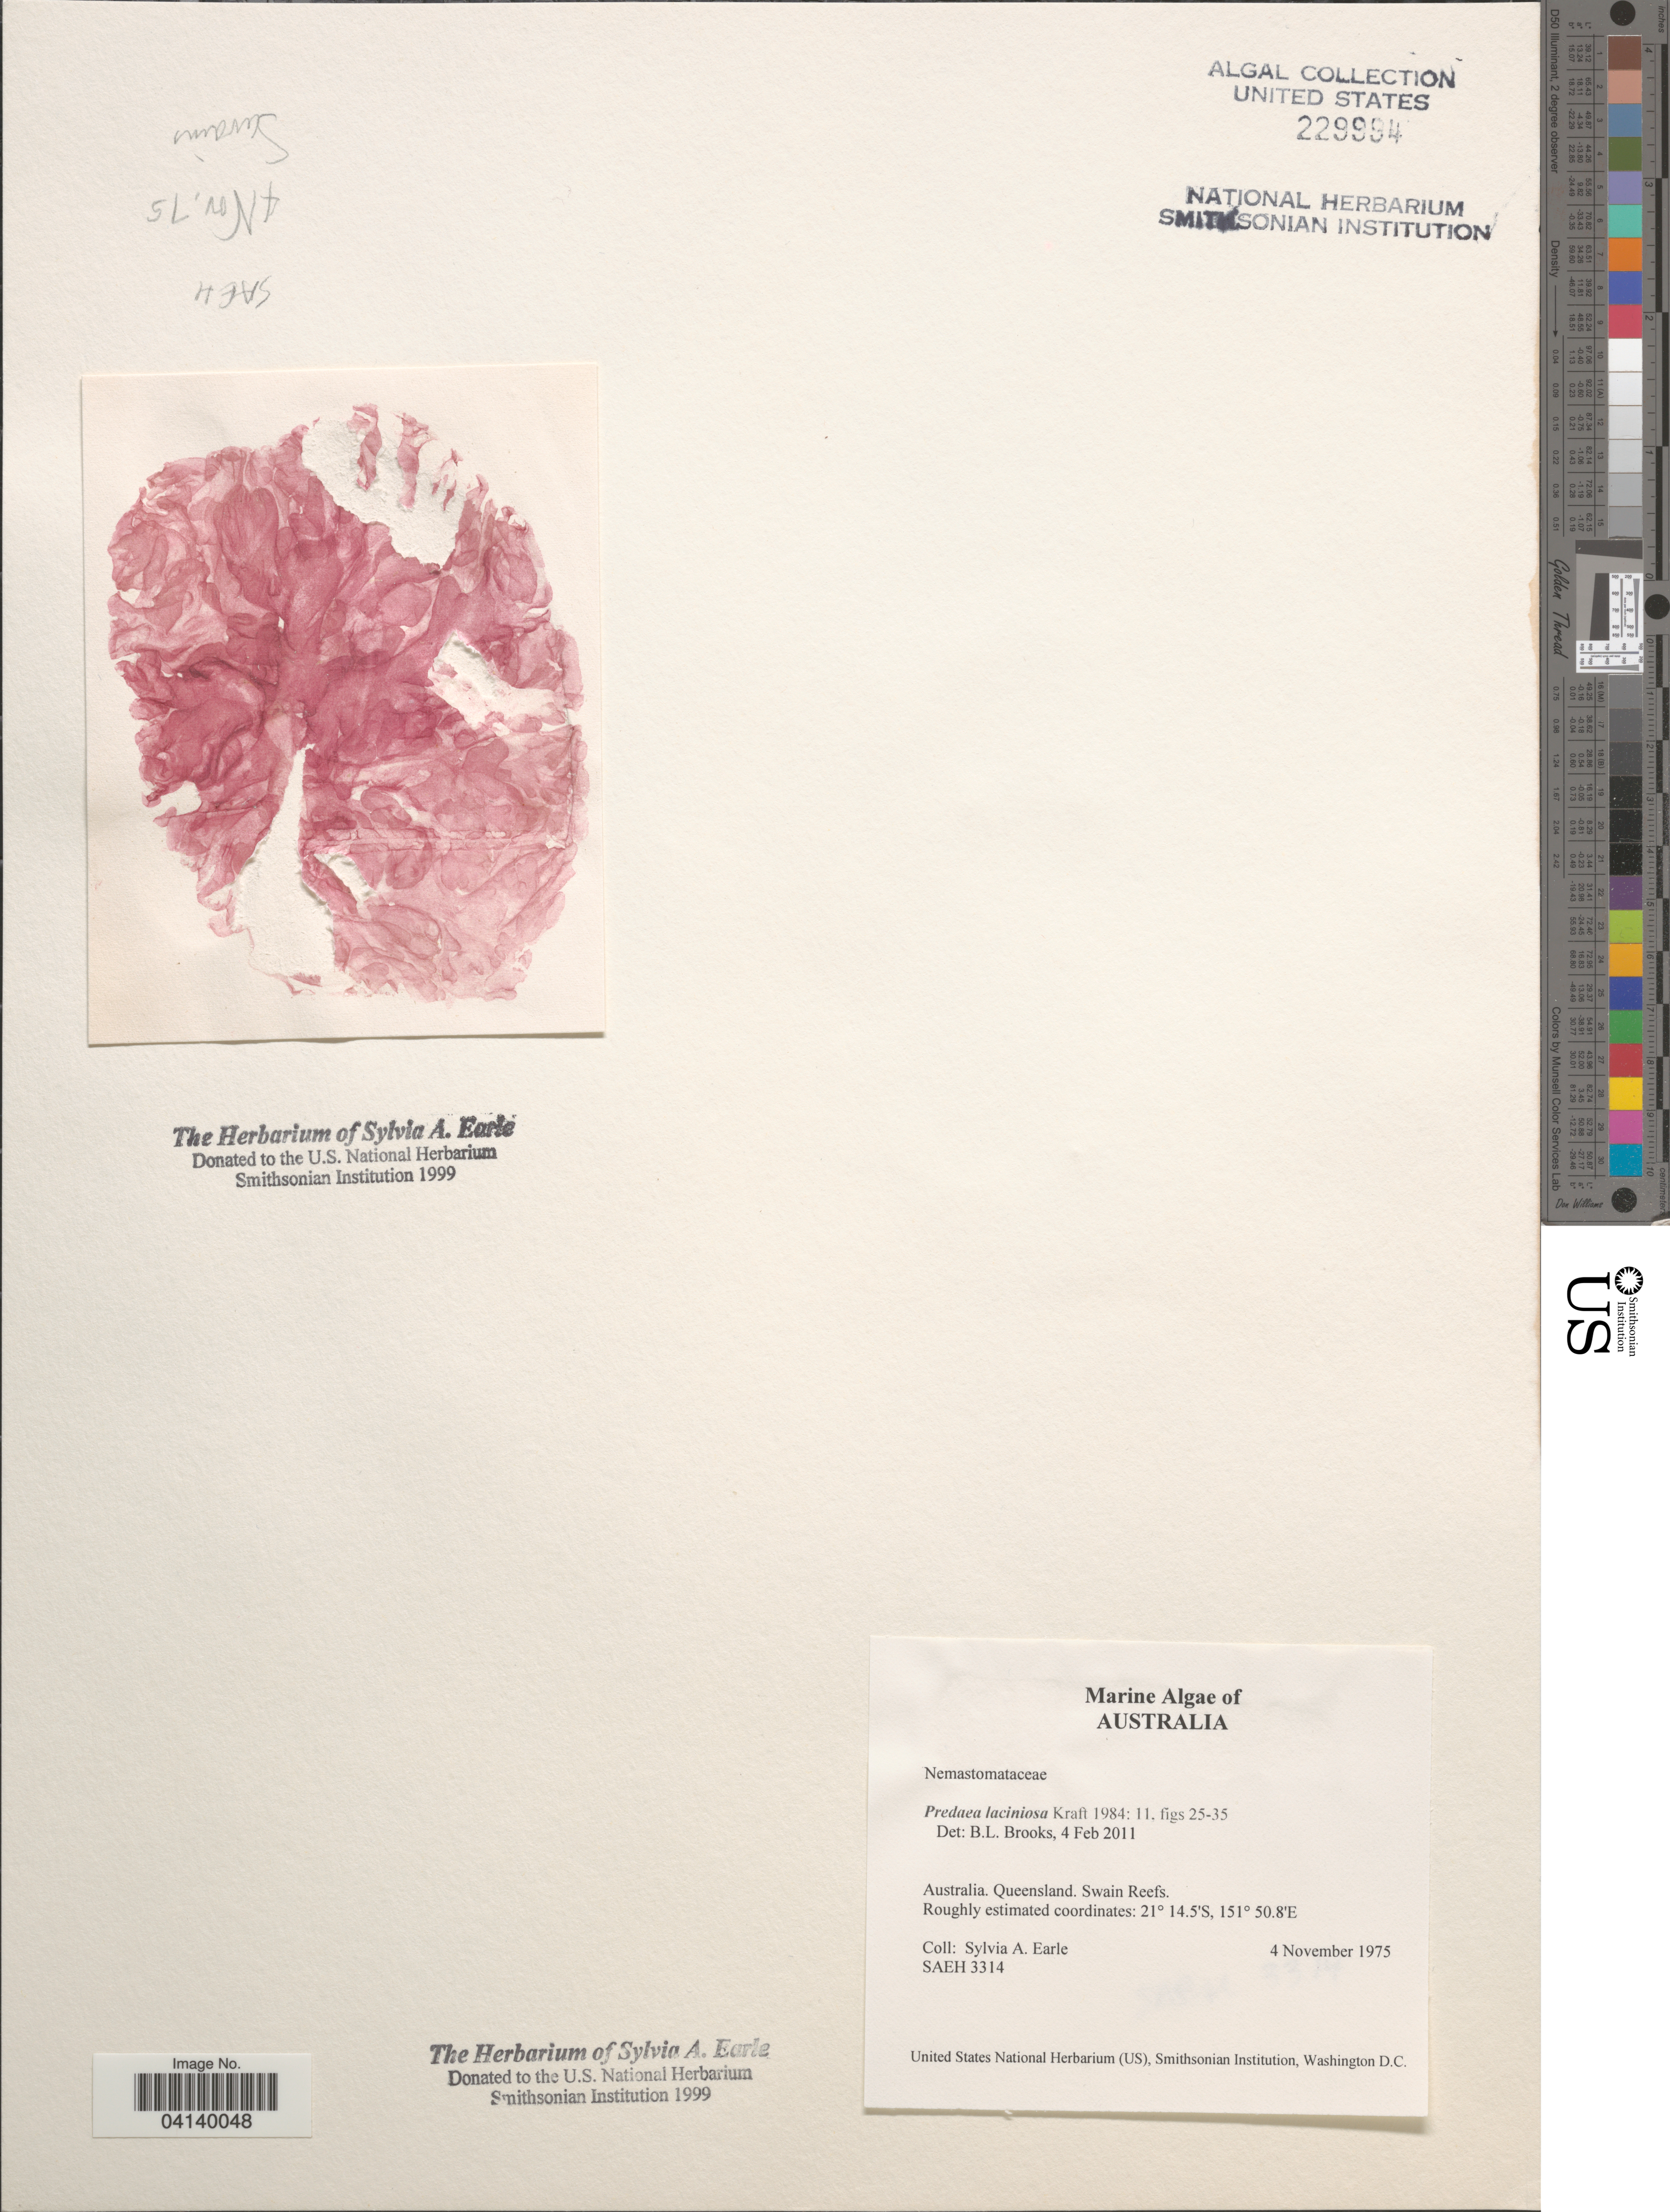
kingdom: Plantae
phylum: Rhodophyta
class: Florideophyceae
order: Nemastomatales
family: Nemastomataceae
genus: Predaea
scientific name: Predaea laciniosa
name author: G.T.Kraft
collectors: S. A. Earle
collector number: SAEH3314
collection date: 1975-11-04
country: Australia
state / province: Queensland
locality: Swain Reefs.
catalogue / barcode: US 229994